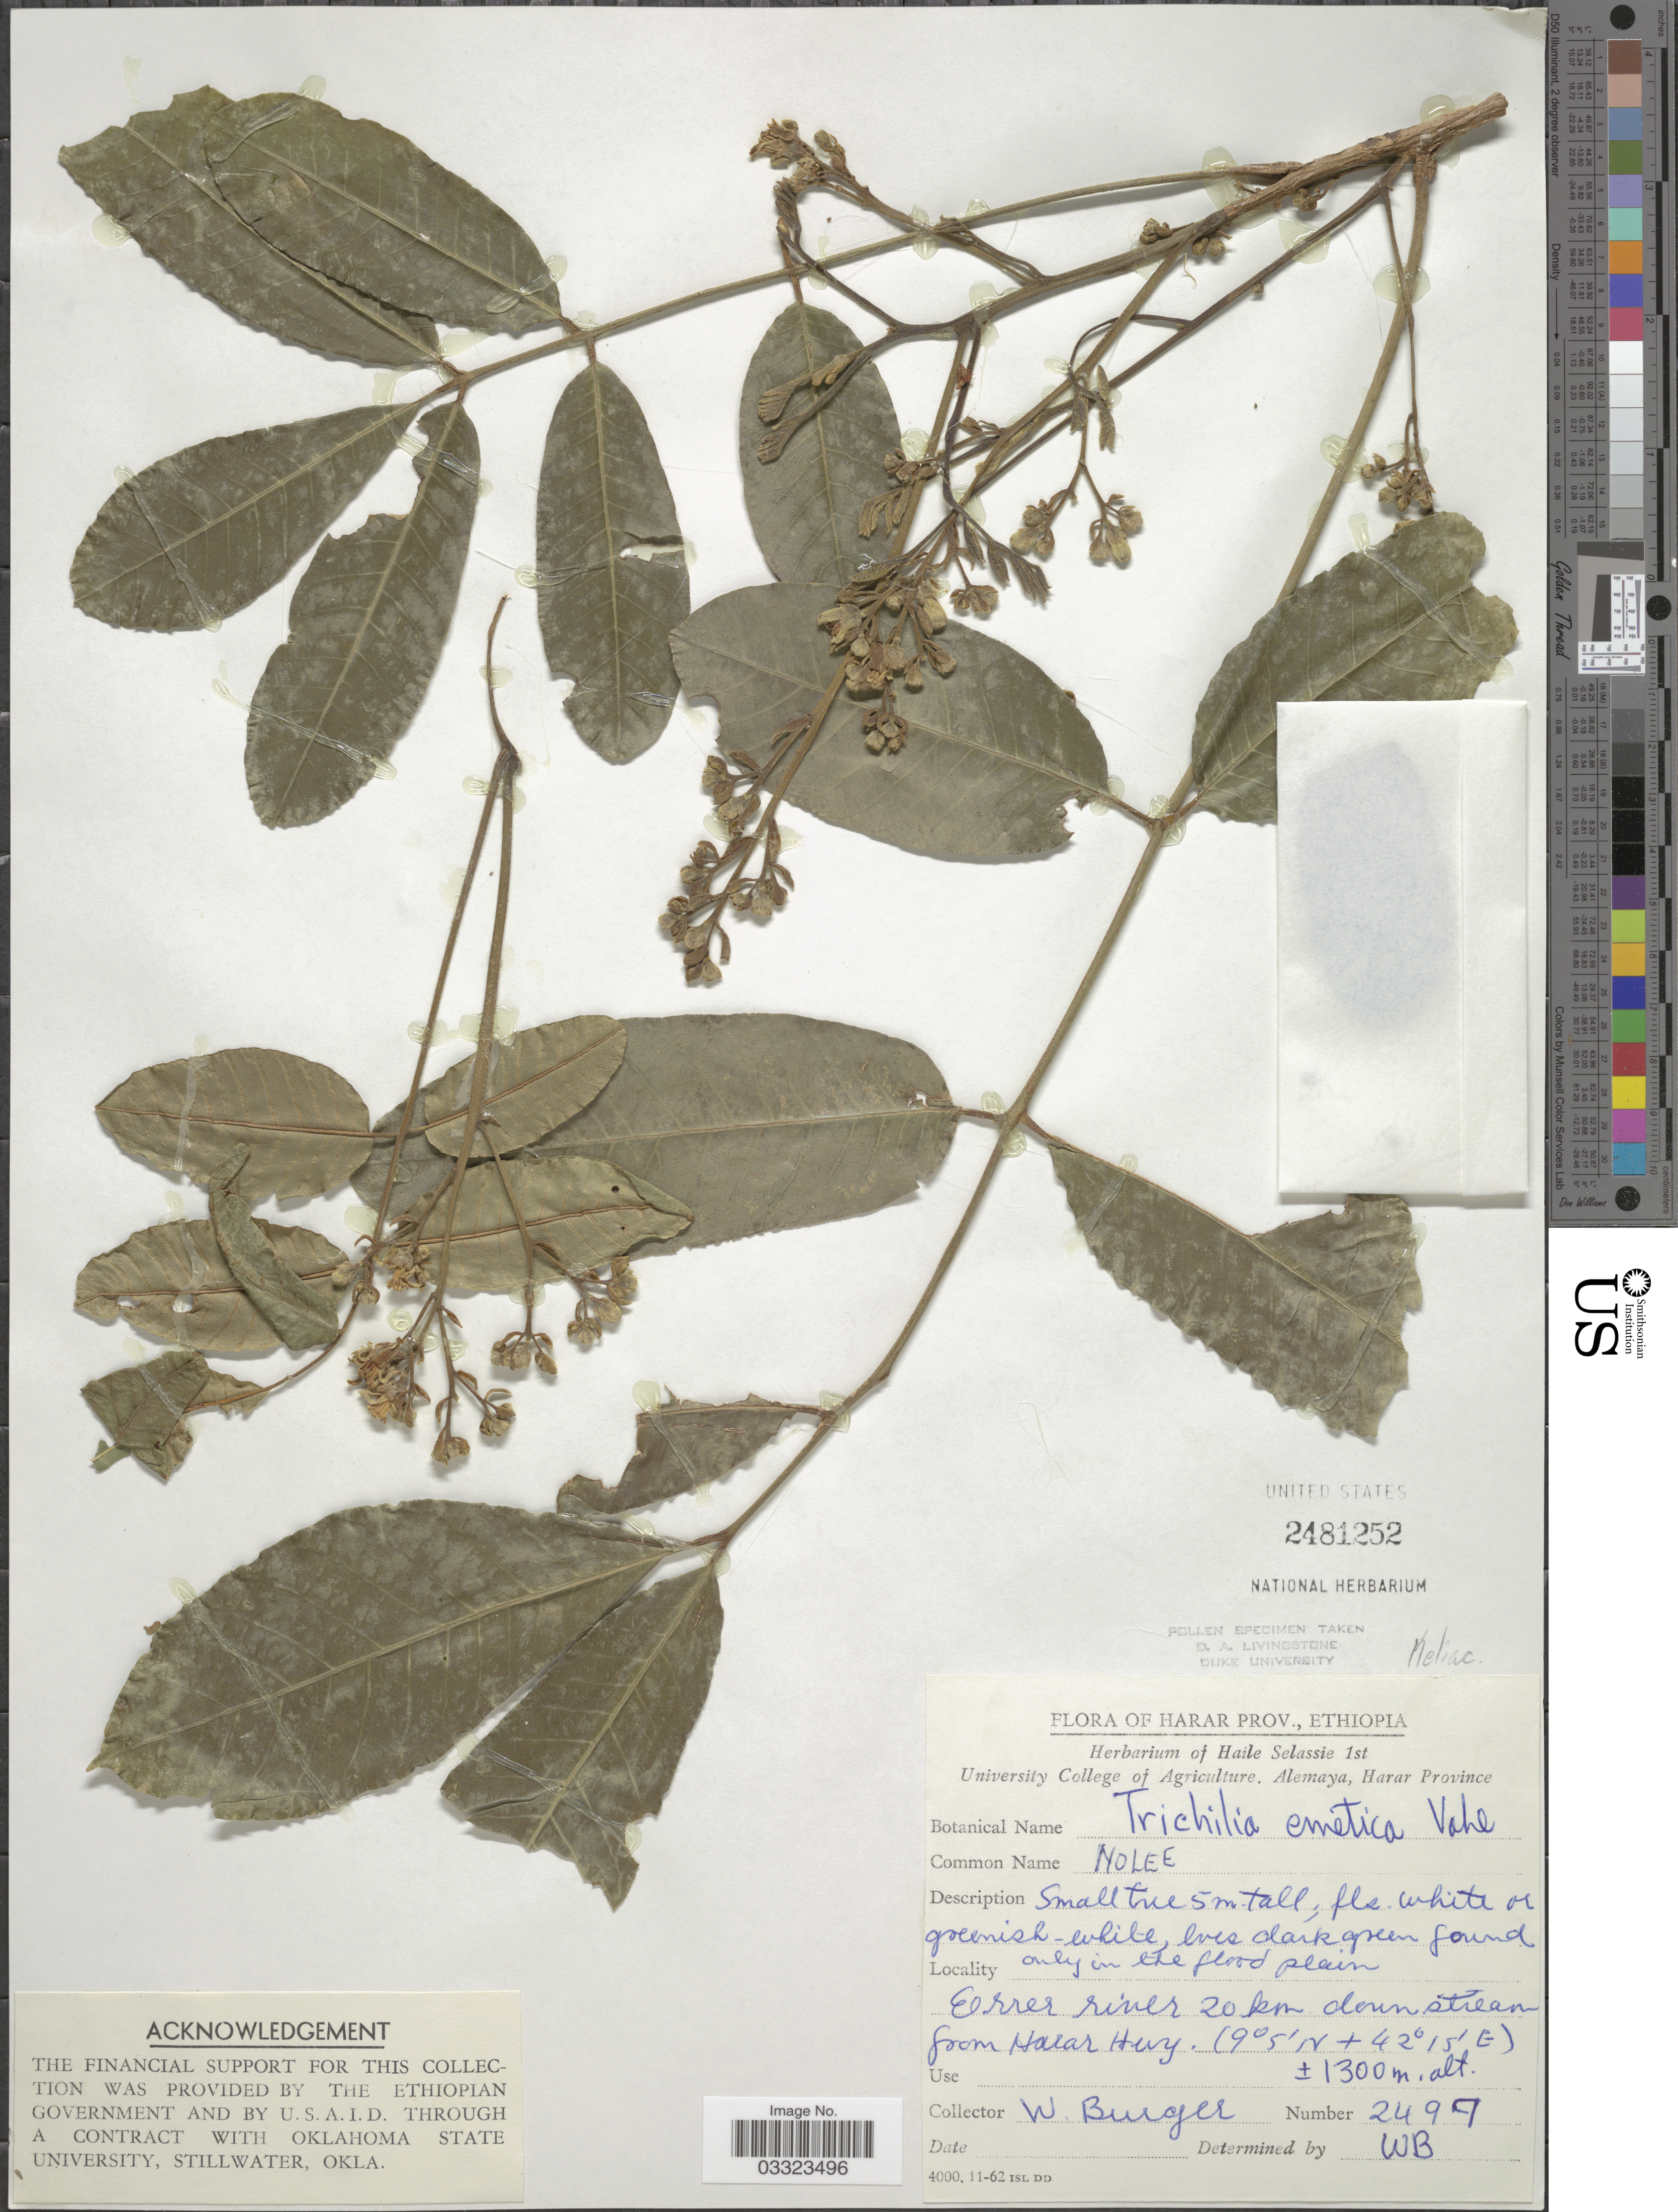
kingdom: Plantae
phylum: Tracheophyta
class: Magnoliopsida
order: Sapindales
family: Meliaceae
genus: Trichilia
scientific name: Trichilia emetica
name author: Vahl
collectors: W. Burger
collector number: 2497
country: Ethiopia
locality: Harar Prov. Errer river 20 km downstream from Harar Hwy.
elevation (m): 1300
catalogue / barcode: US 2481252